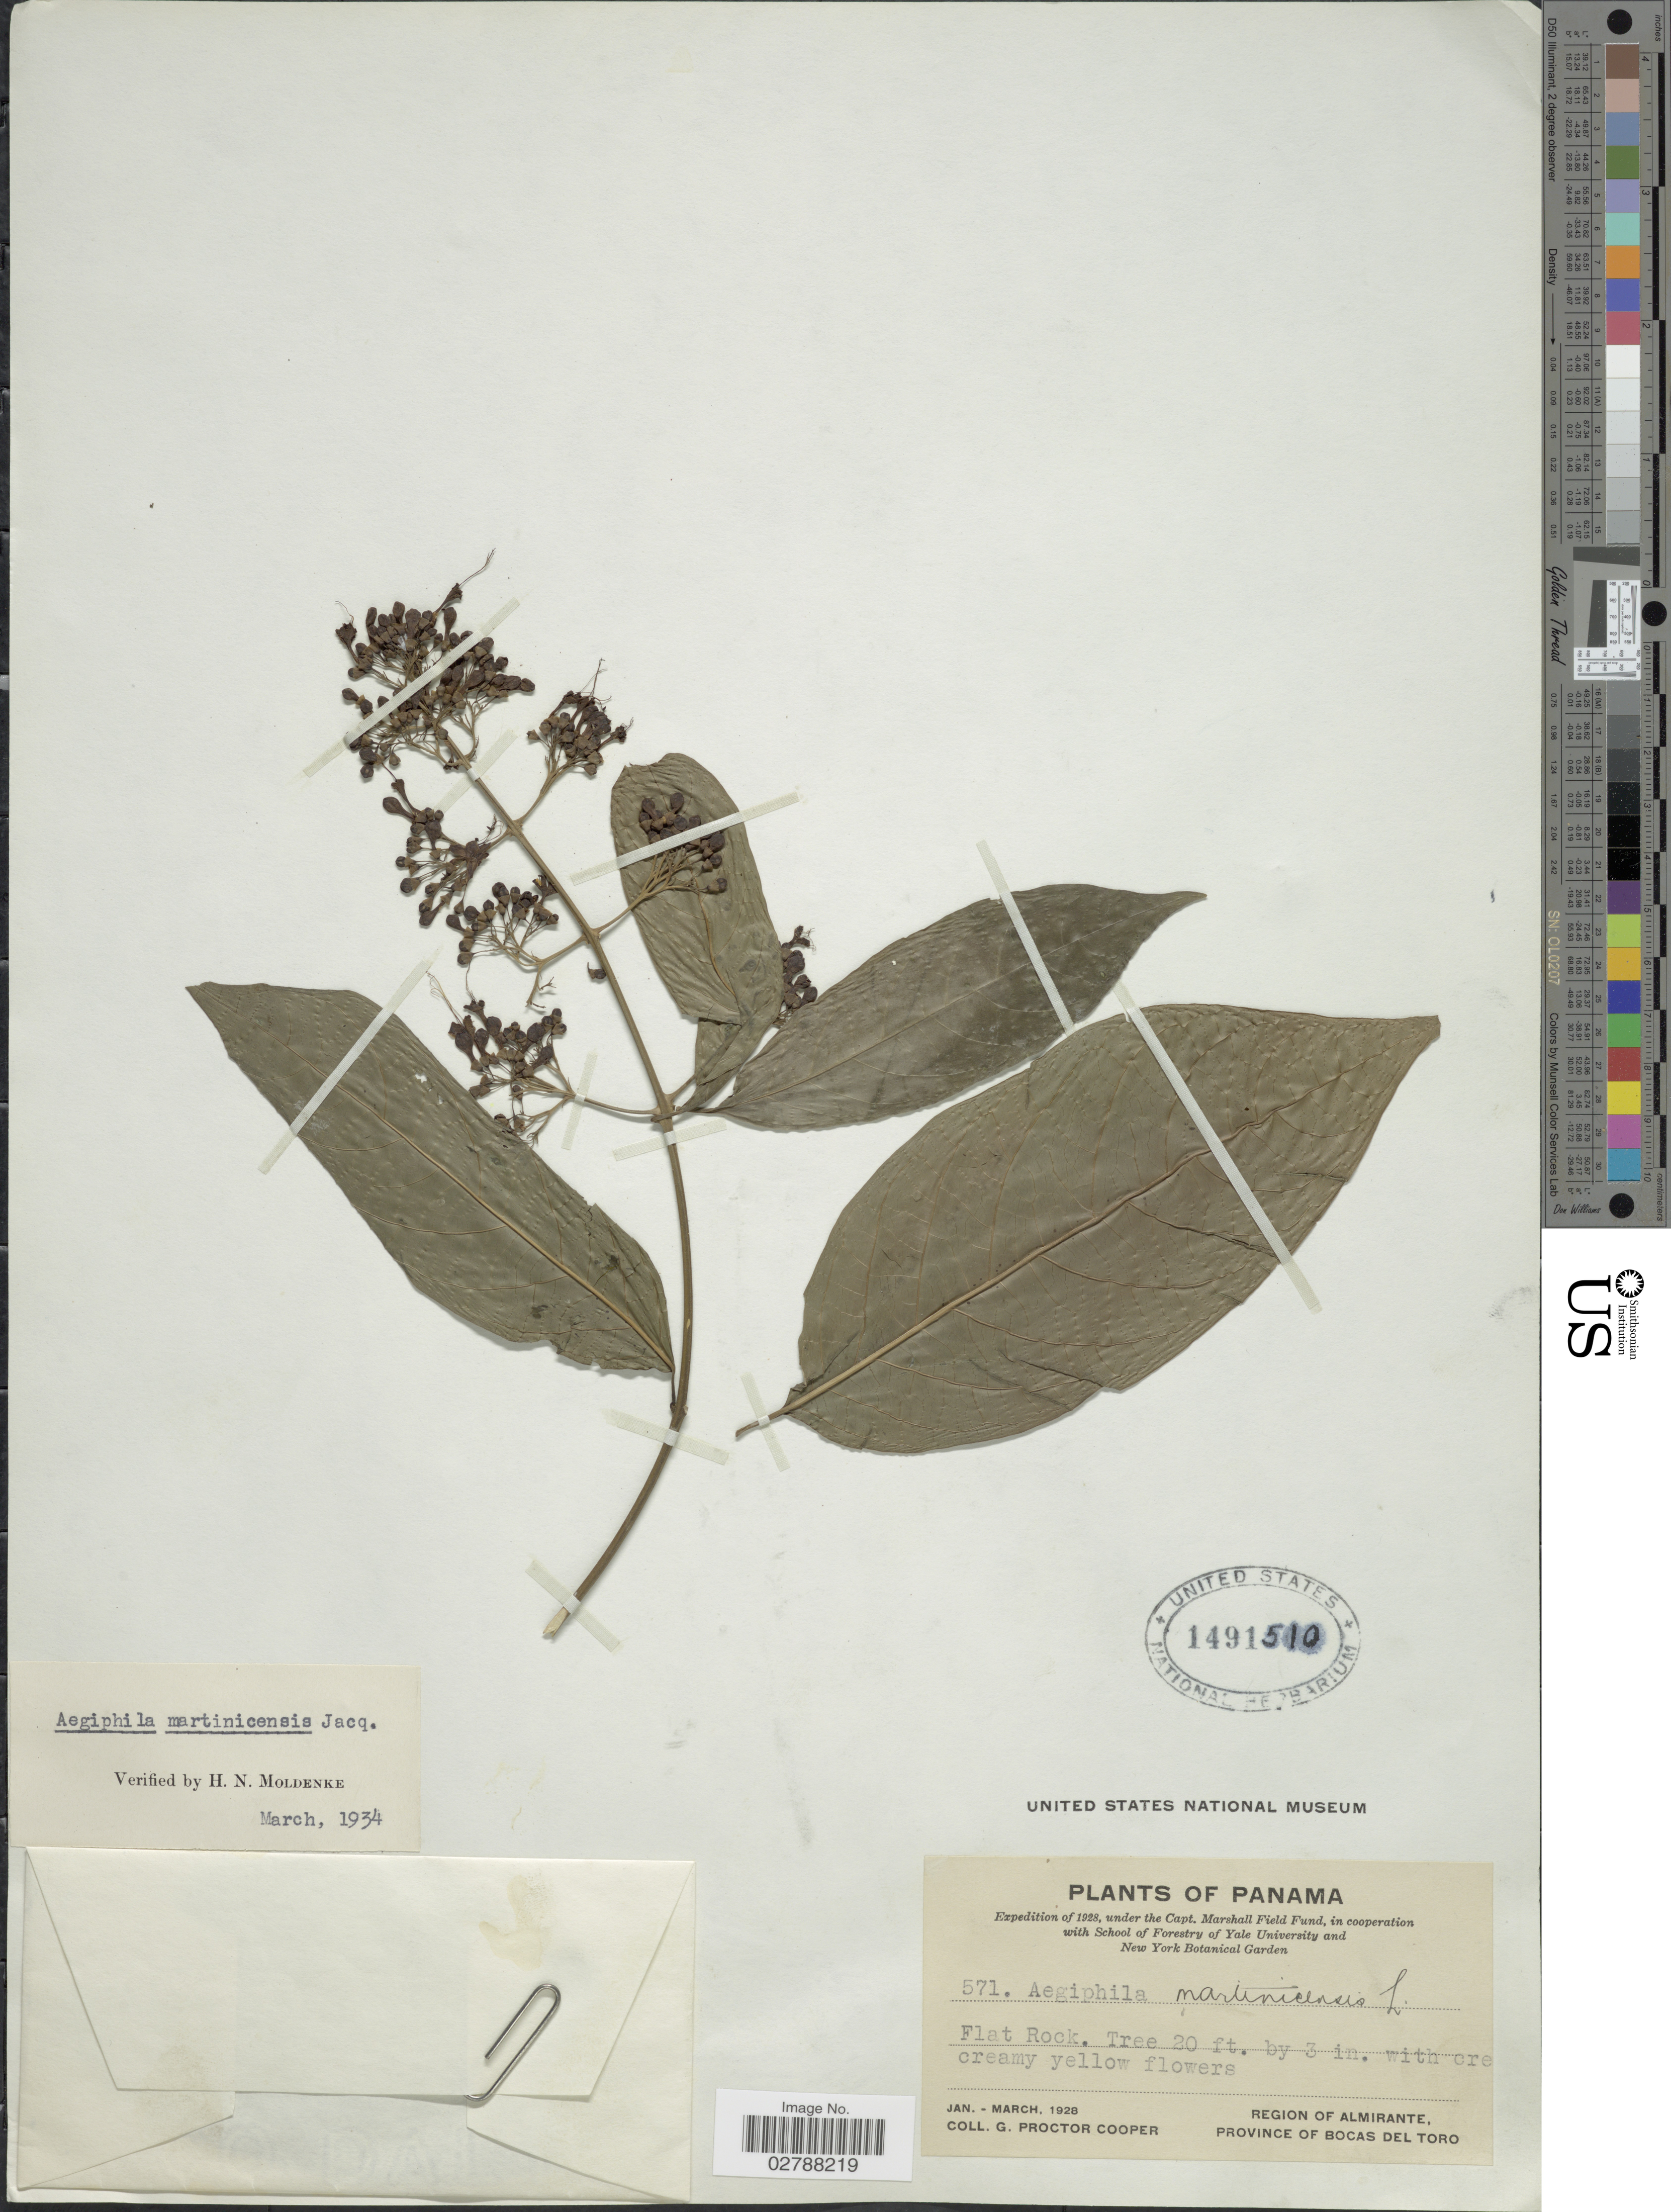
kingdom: Plantae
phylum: Tracheophyta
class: Magnoliopsida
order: Lamiales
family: Lamiaceae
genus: Aegiphila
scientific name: Aegiphila martinicensis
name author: Jacq.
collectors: G. Cooper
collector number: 571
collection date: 1928-01/1928-03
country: Panama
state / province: Bocas del Toro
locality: Region of Almirante, Province of Bocas del Toro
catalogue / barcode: US 1491510